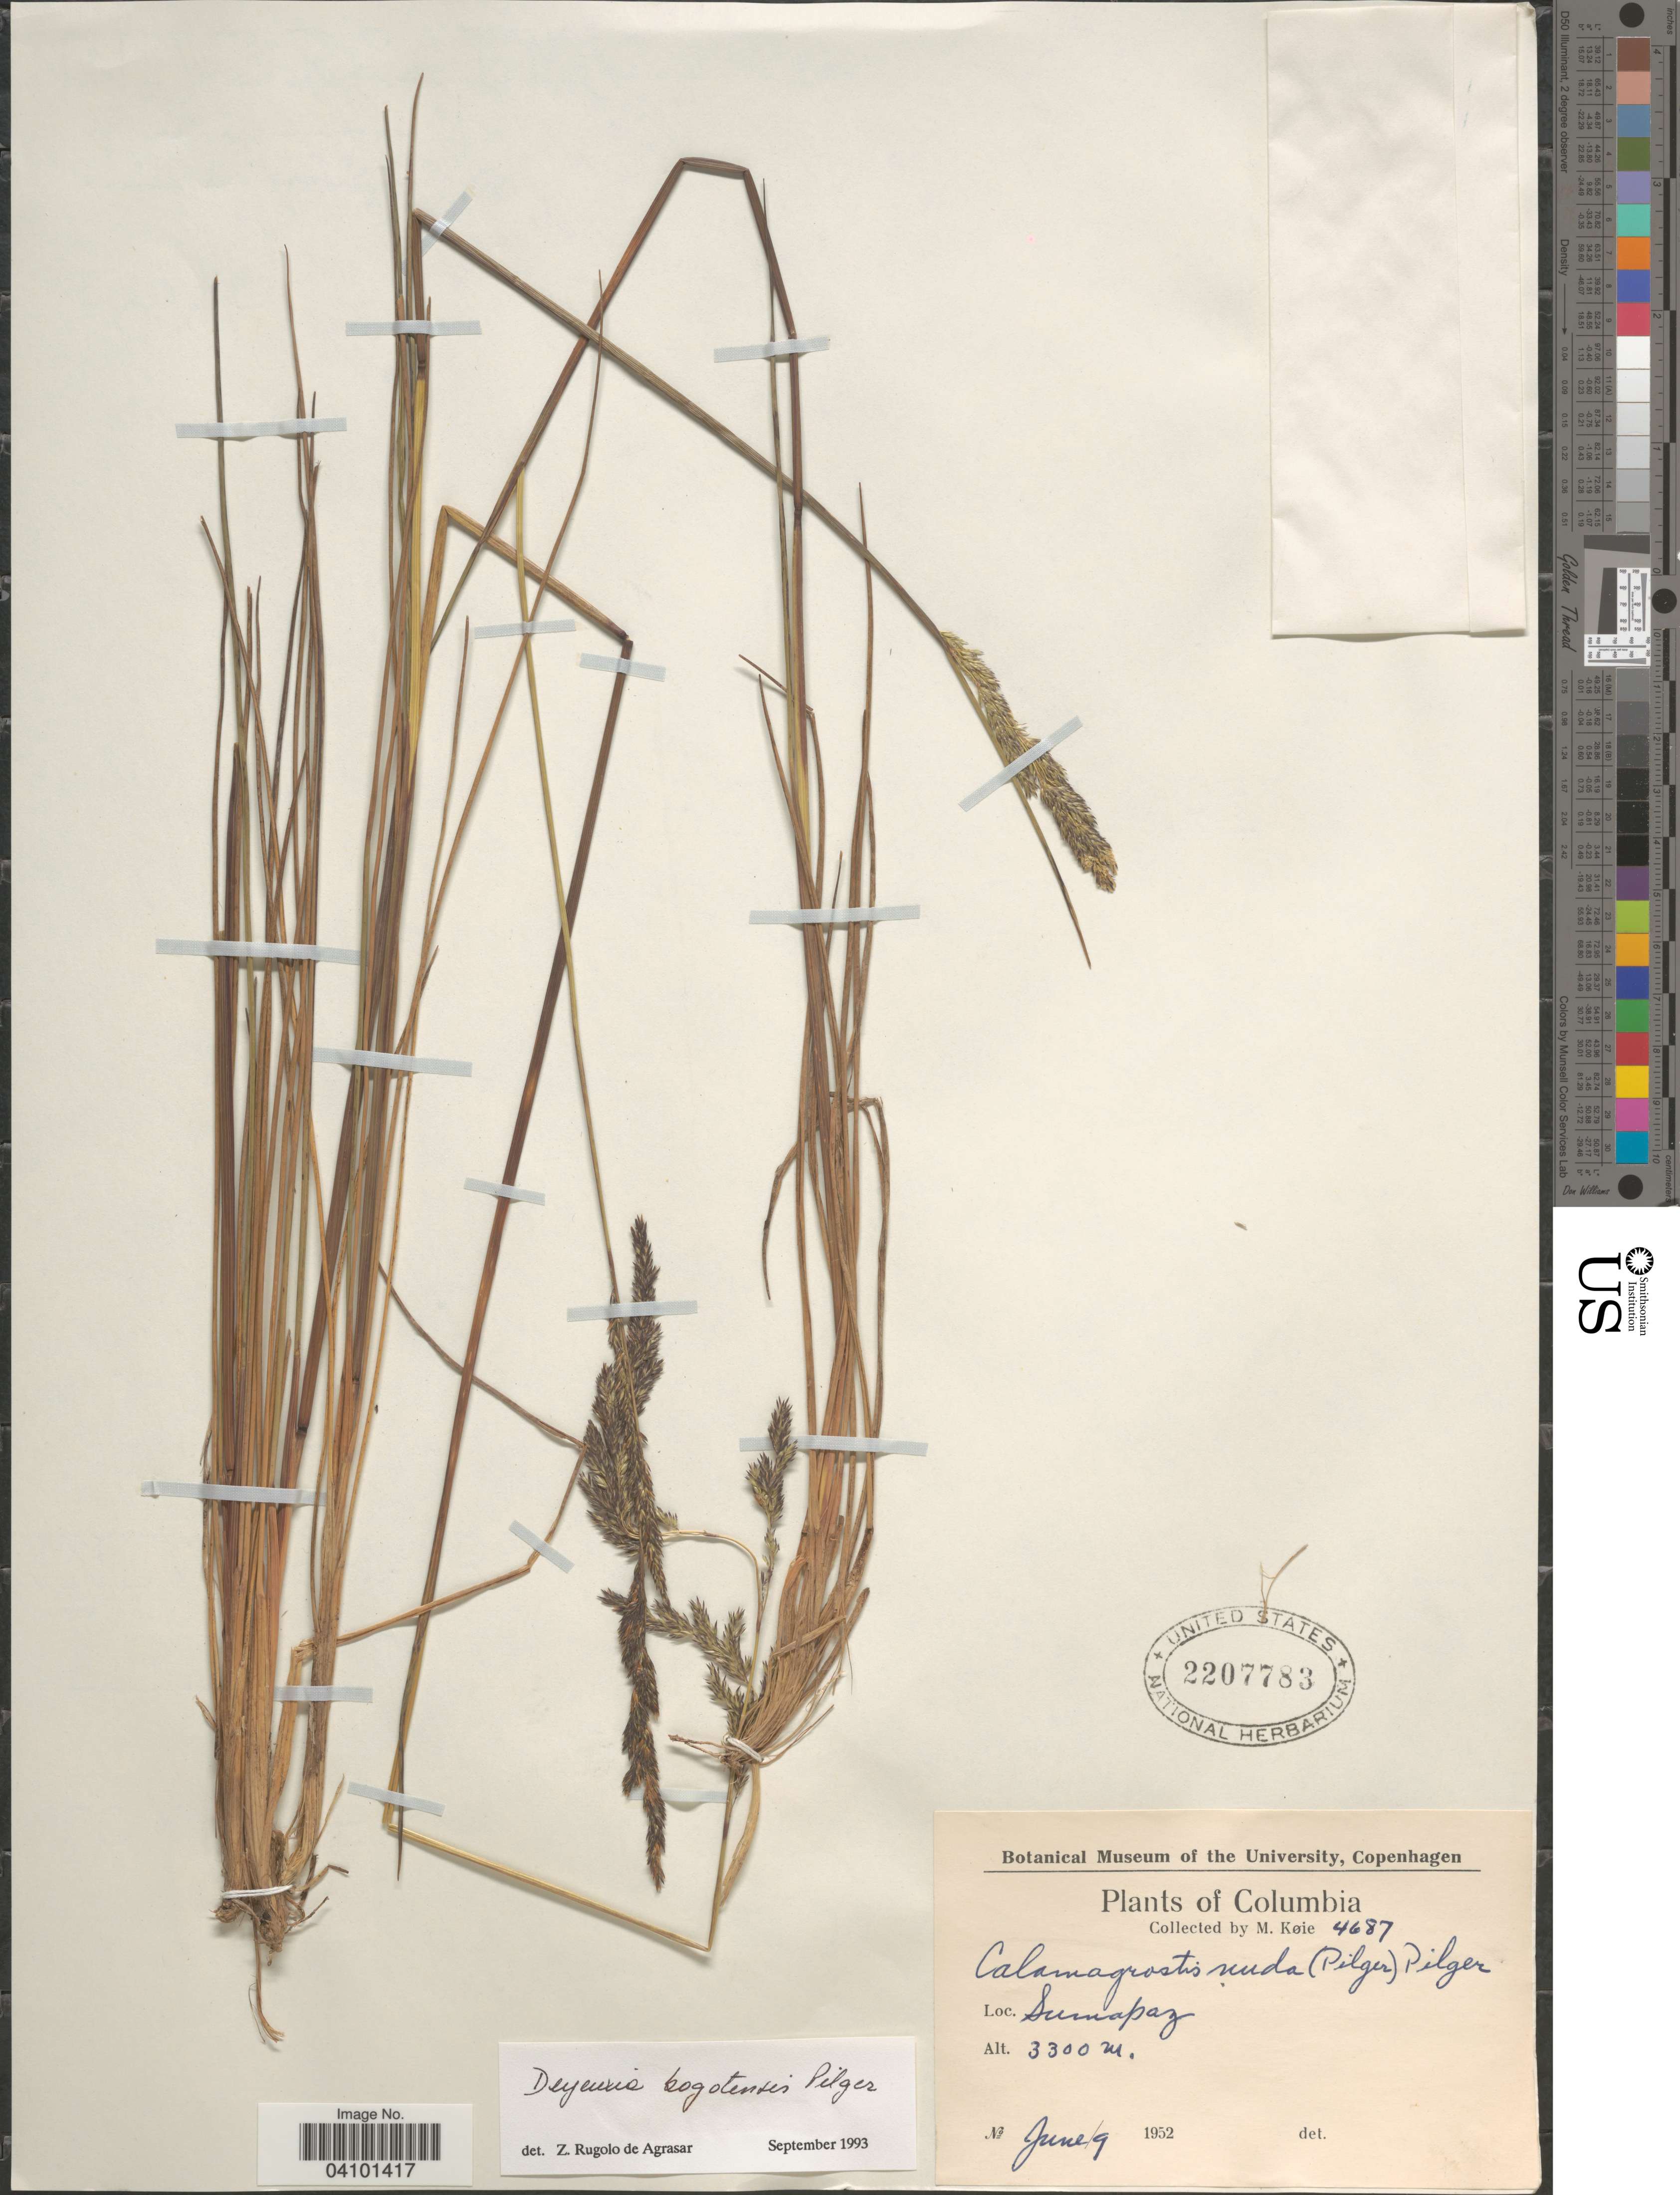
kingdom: Plantae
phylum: Tracheophyta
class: Liliopsida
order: Poales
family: Poaceae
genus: Calamagrostis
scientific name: Calamagrostis bogotensis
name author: (Pilg.) Pilg.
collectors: M. Köie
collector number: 4687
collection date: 1952-06-09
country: Colombia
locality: Sumapaz.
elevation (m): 3300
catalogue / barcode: US 2207783